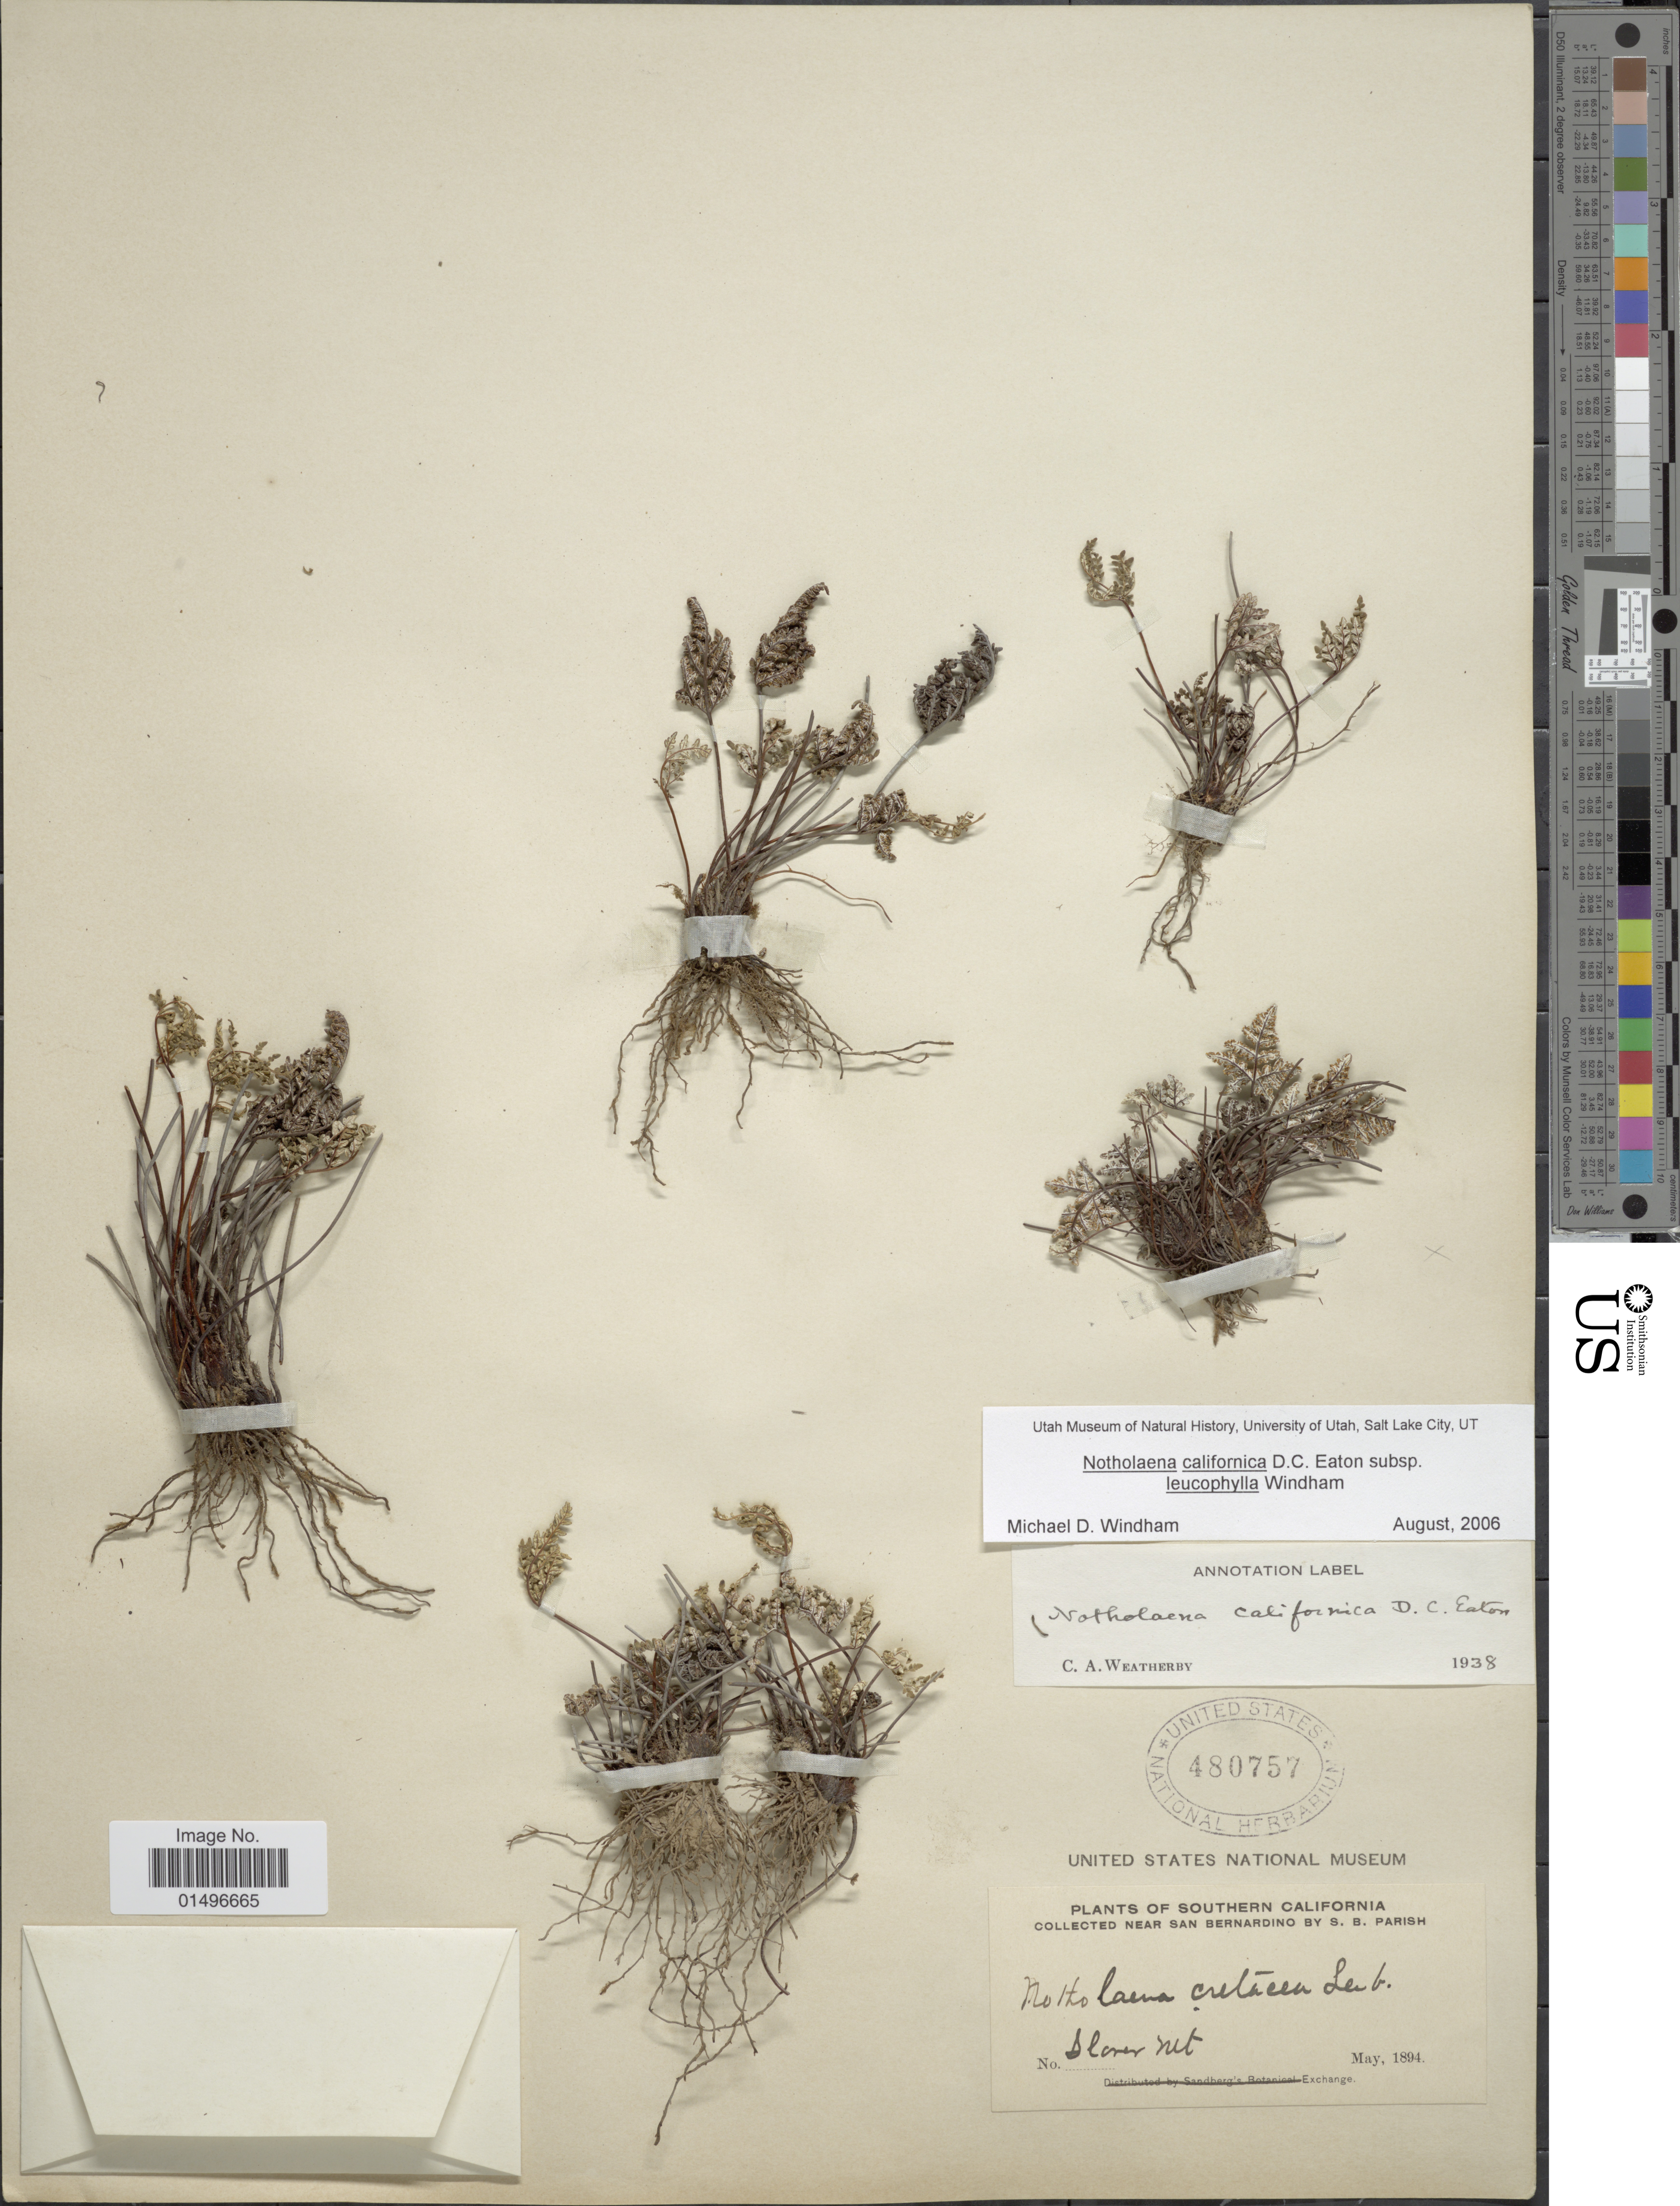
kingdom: Plantae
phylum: Tracheophyta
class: Polypodiopsida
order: Polypodiales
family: Pteridaceae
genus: Aspidotis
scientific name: Aspidotis californica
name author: (Hook.) Nutt. ex Copel.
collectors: S. B. Parish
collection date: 1894-05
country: United States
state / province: California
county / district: San Bernardino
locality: Southern California, near San Bernardino.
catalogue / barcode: US 480757